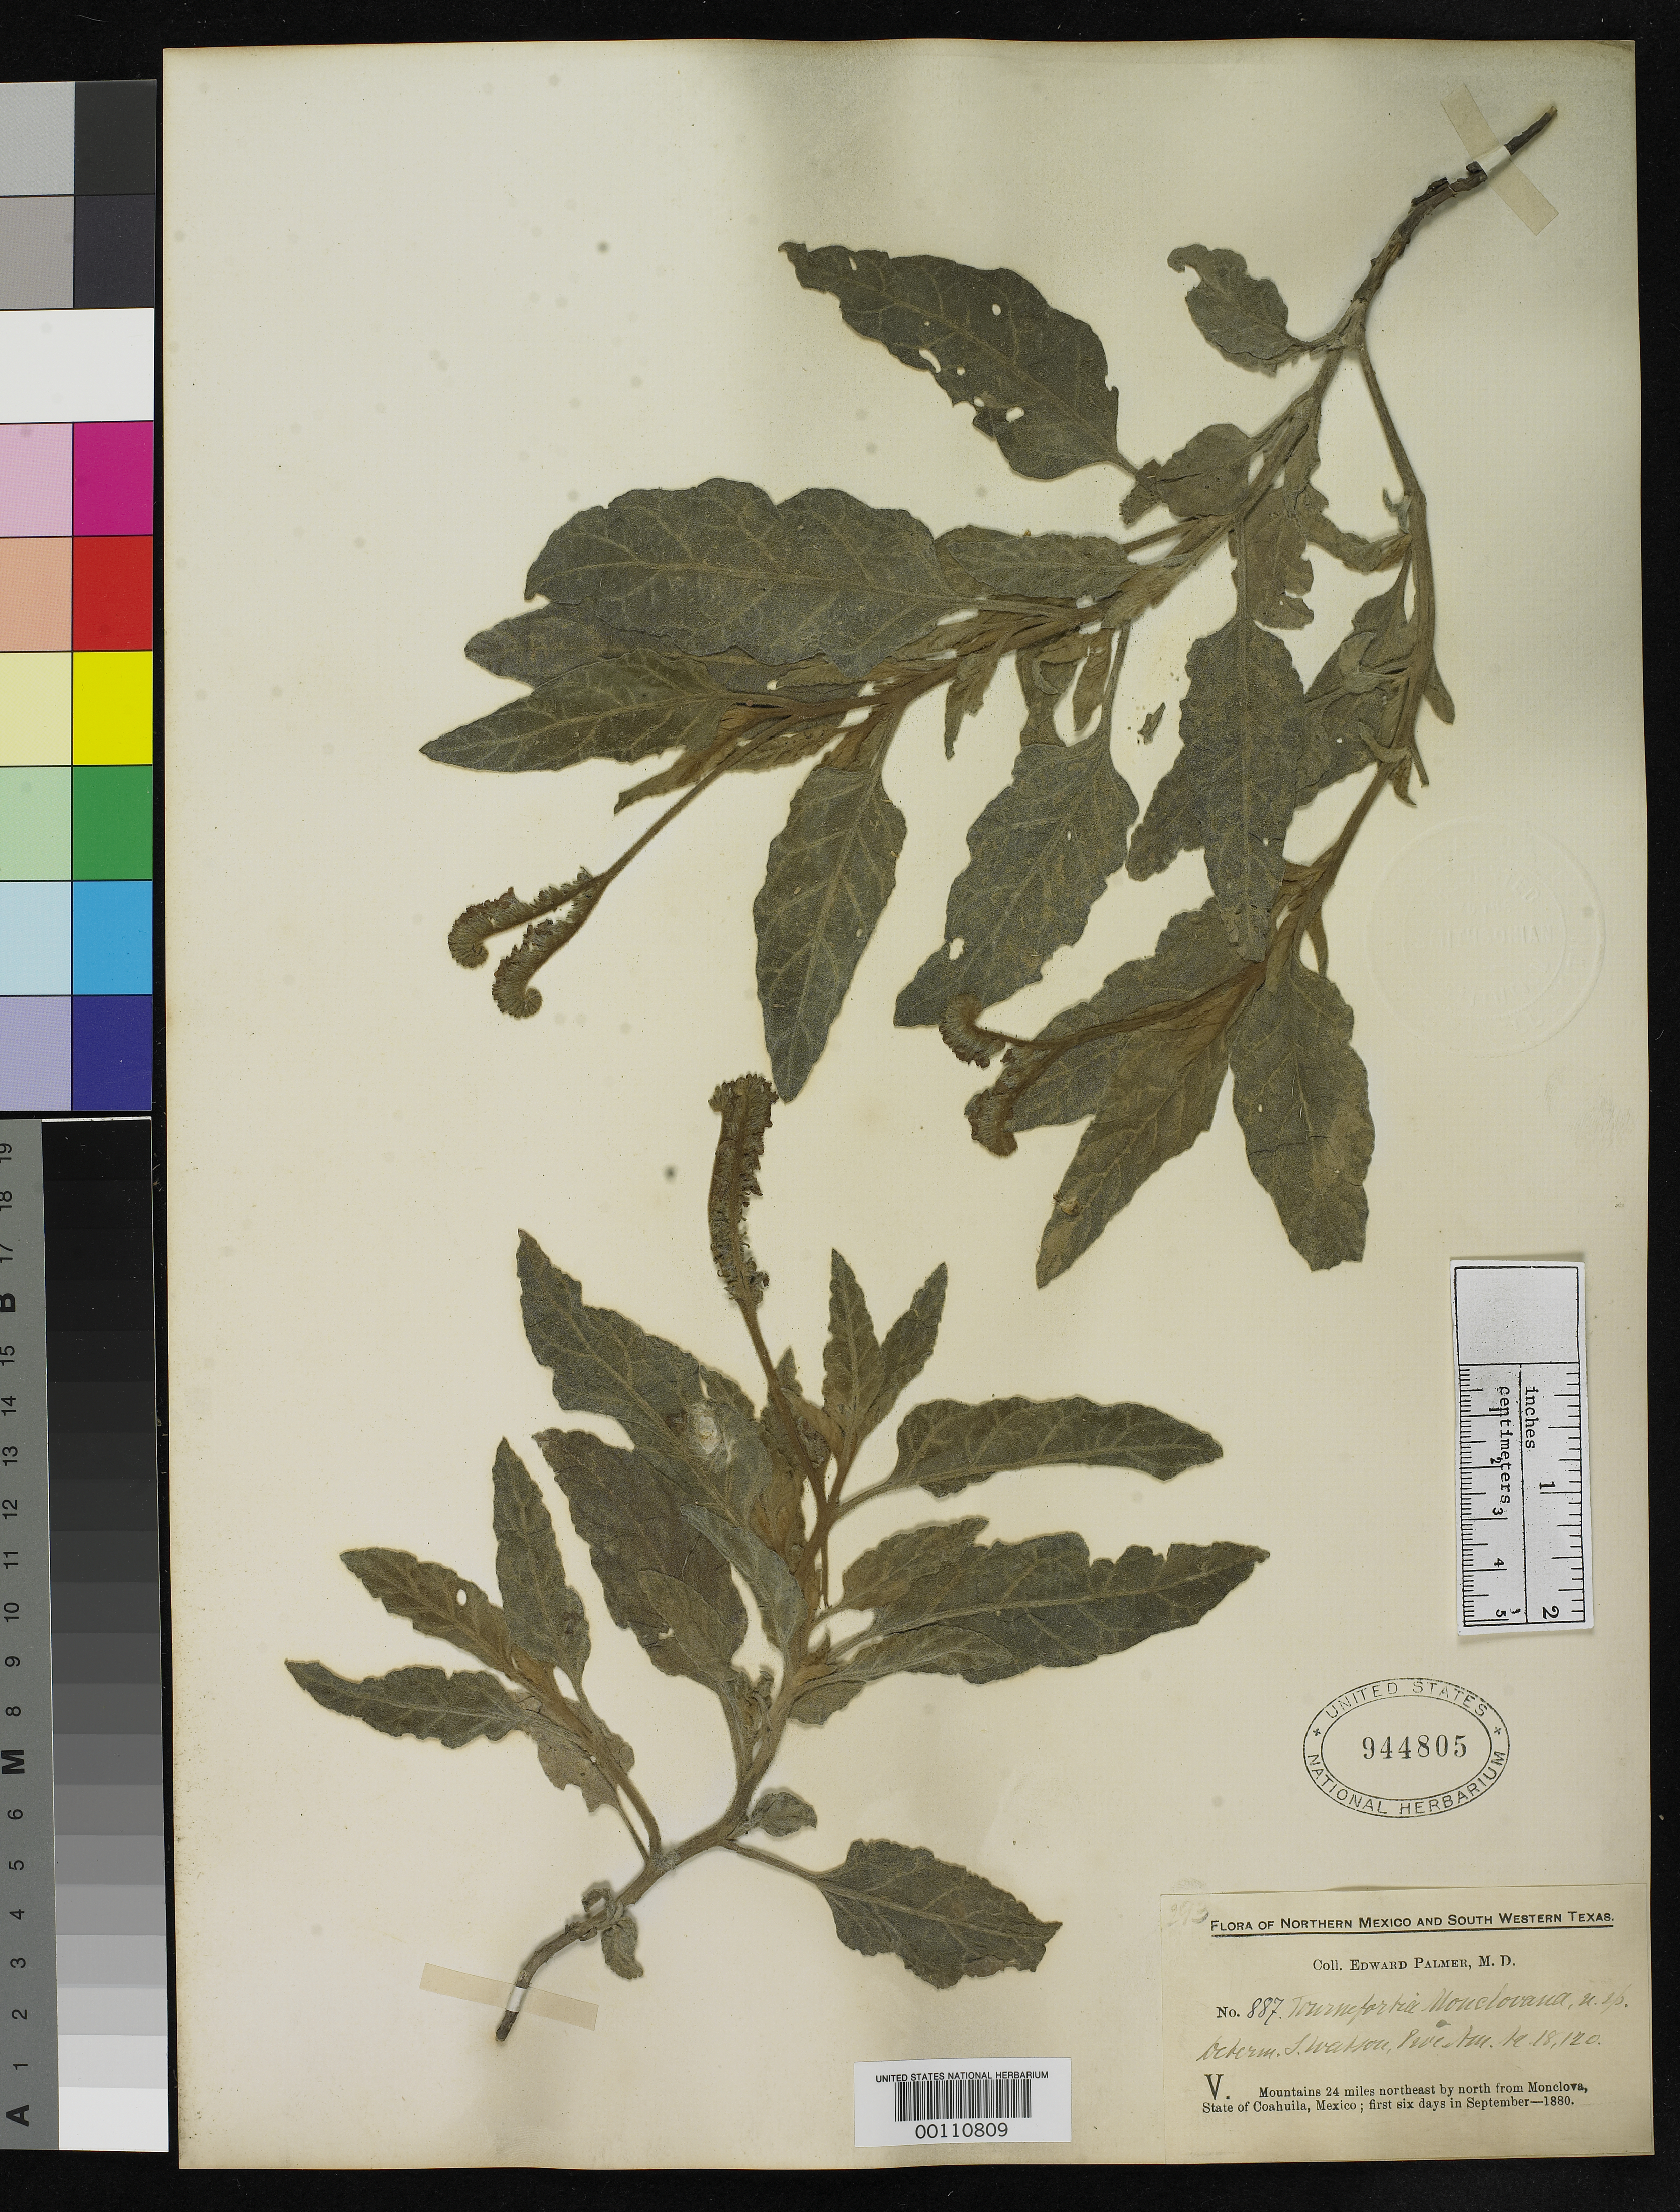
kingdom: Plantae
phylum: Tracheophyta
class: Magnoliopsida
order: Boraginales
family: Heliotropiaceae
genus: Tournefortia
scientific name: Tournefortia monclovana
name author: S. Watson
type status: Isotype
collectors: E. Palmer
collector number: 887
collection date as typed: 01 Sep 1880 to 06 Sep 1880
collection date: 1880-09-01/1880-09-06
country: Mexico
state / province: Coahuila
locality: NE of Monclova.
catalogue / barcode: US 944805